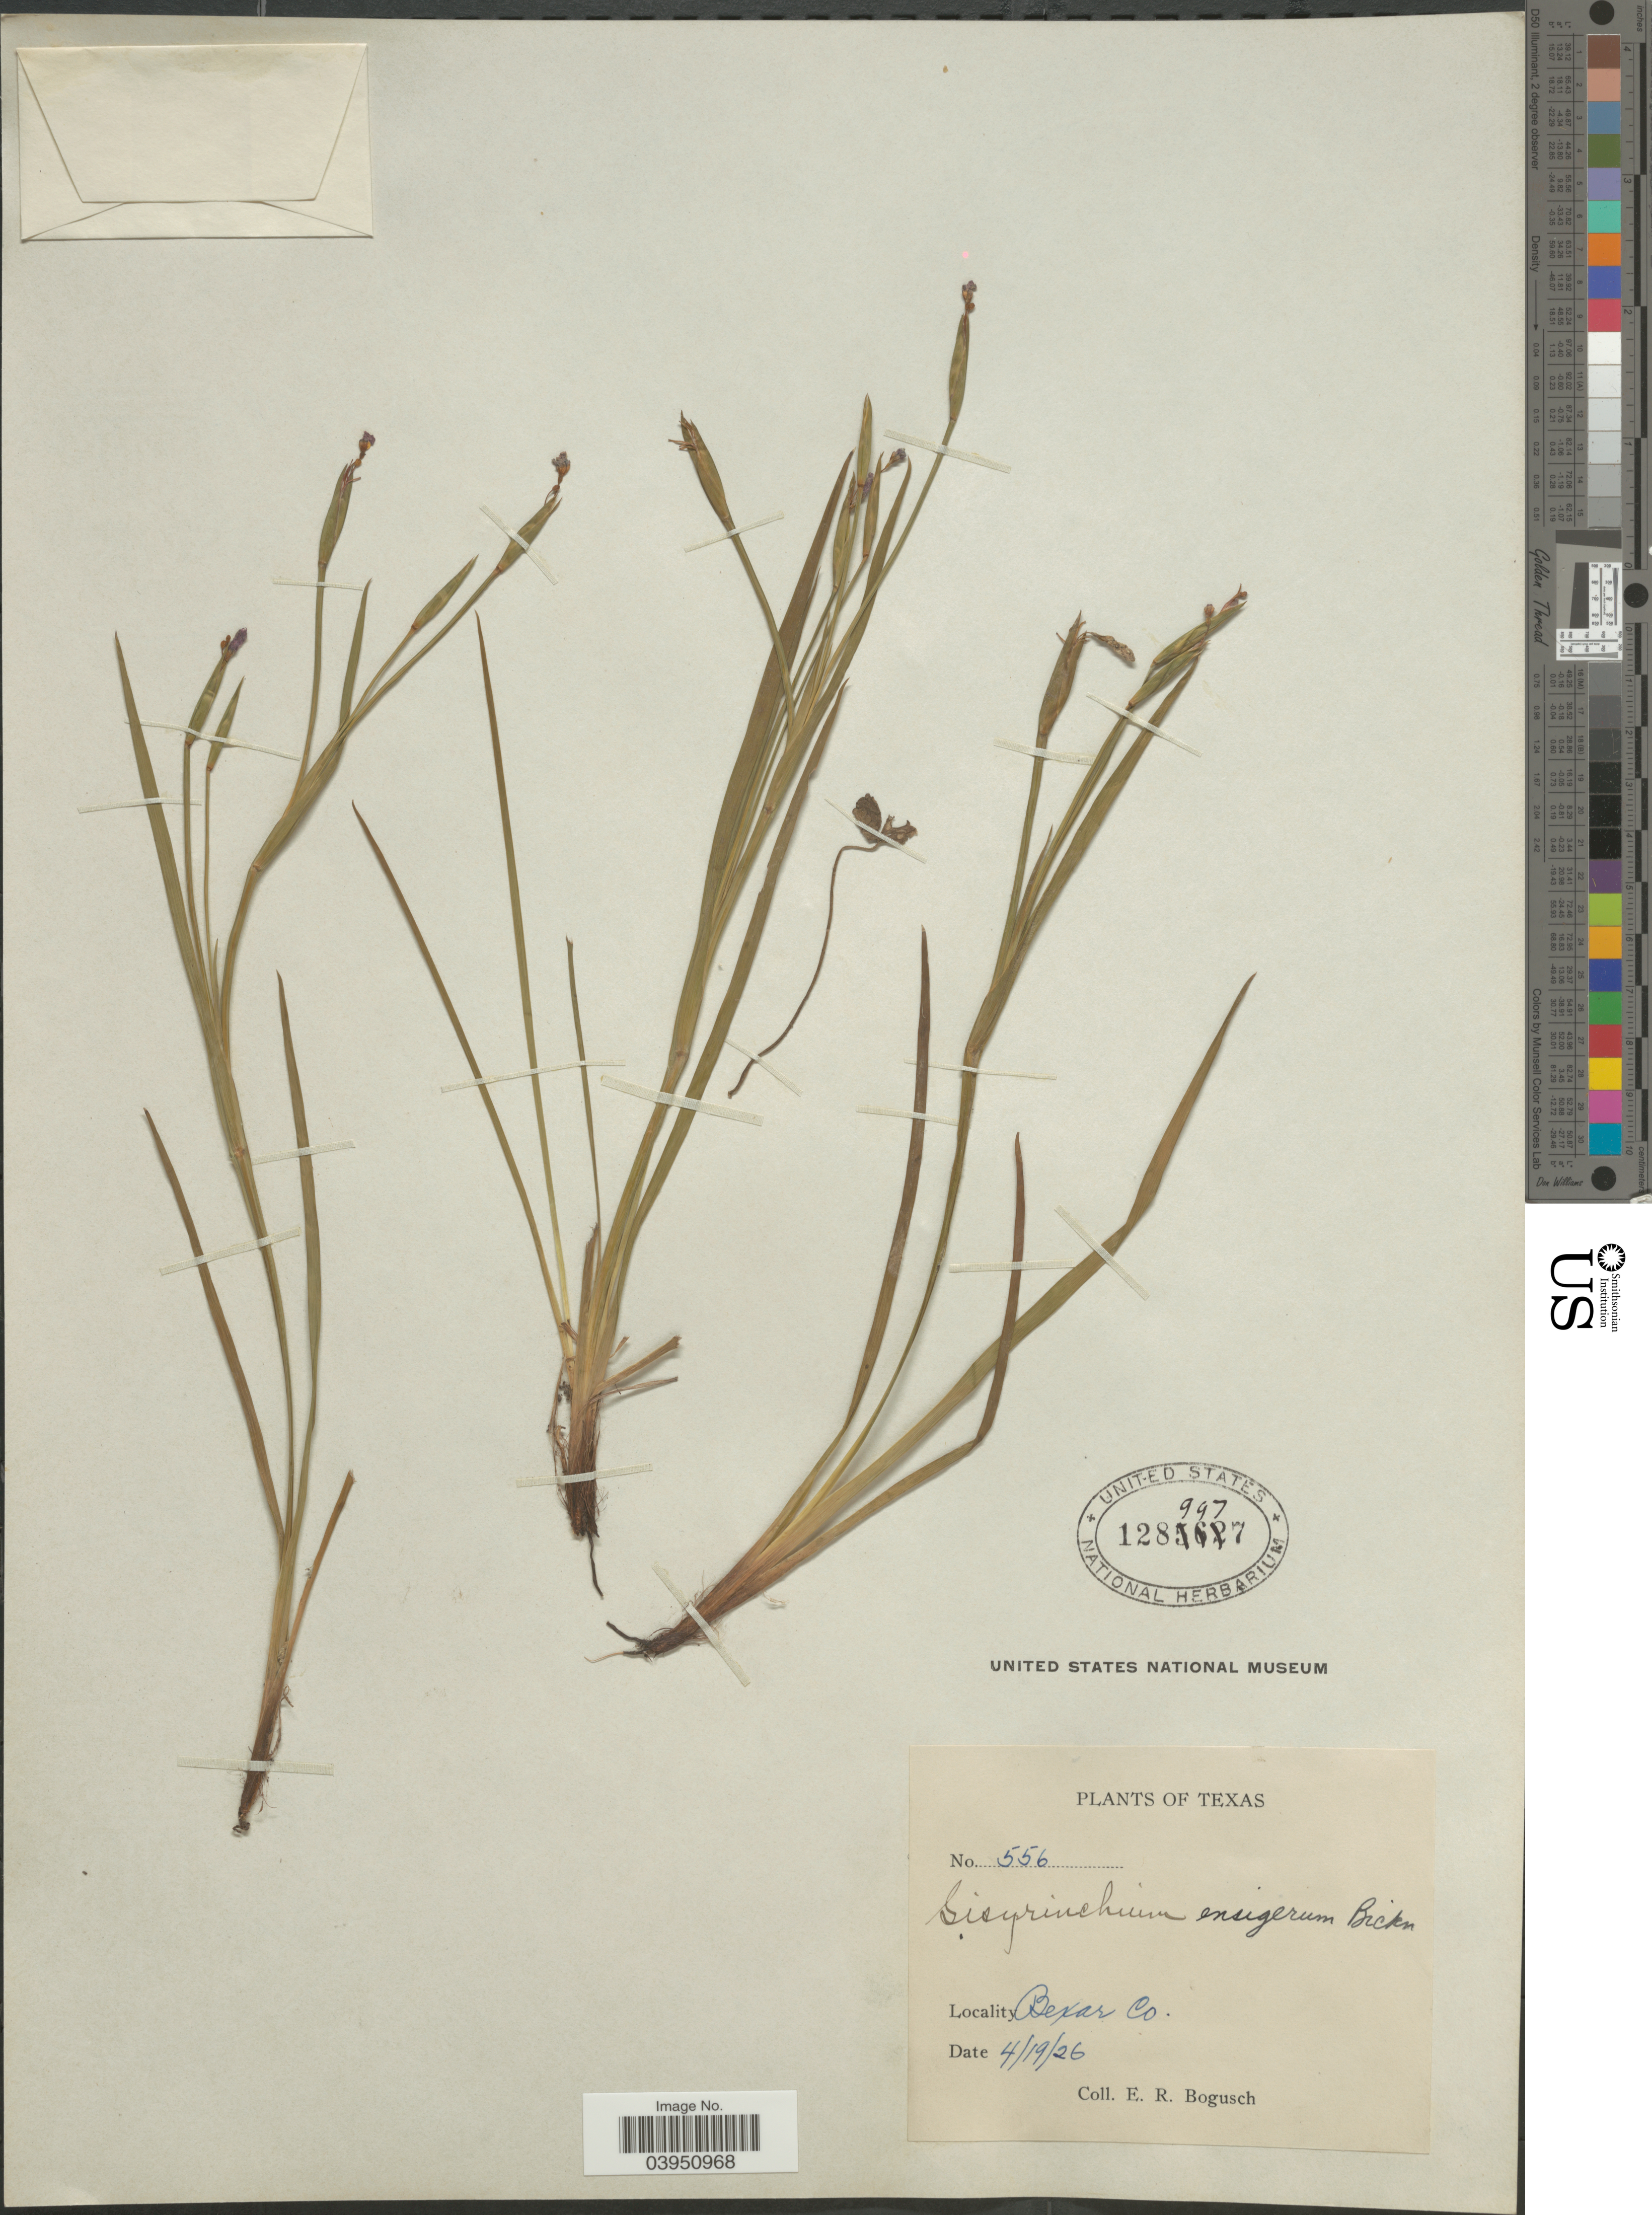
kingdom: Plantae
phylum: Tracheophyta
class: Liliopsida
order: Asparagales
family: Iridaceae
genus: Sisyrinchium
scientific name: Sisyrinchium ensigerum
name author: E.P. Bicknell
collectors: E. Bogusch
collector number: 556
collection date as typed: Transcribed d/m/y: 19/4/26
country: United States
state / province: Texas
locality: Bexar Co.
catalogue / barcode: US 1289977